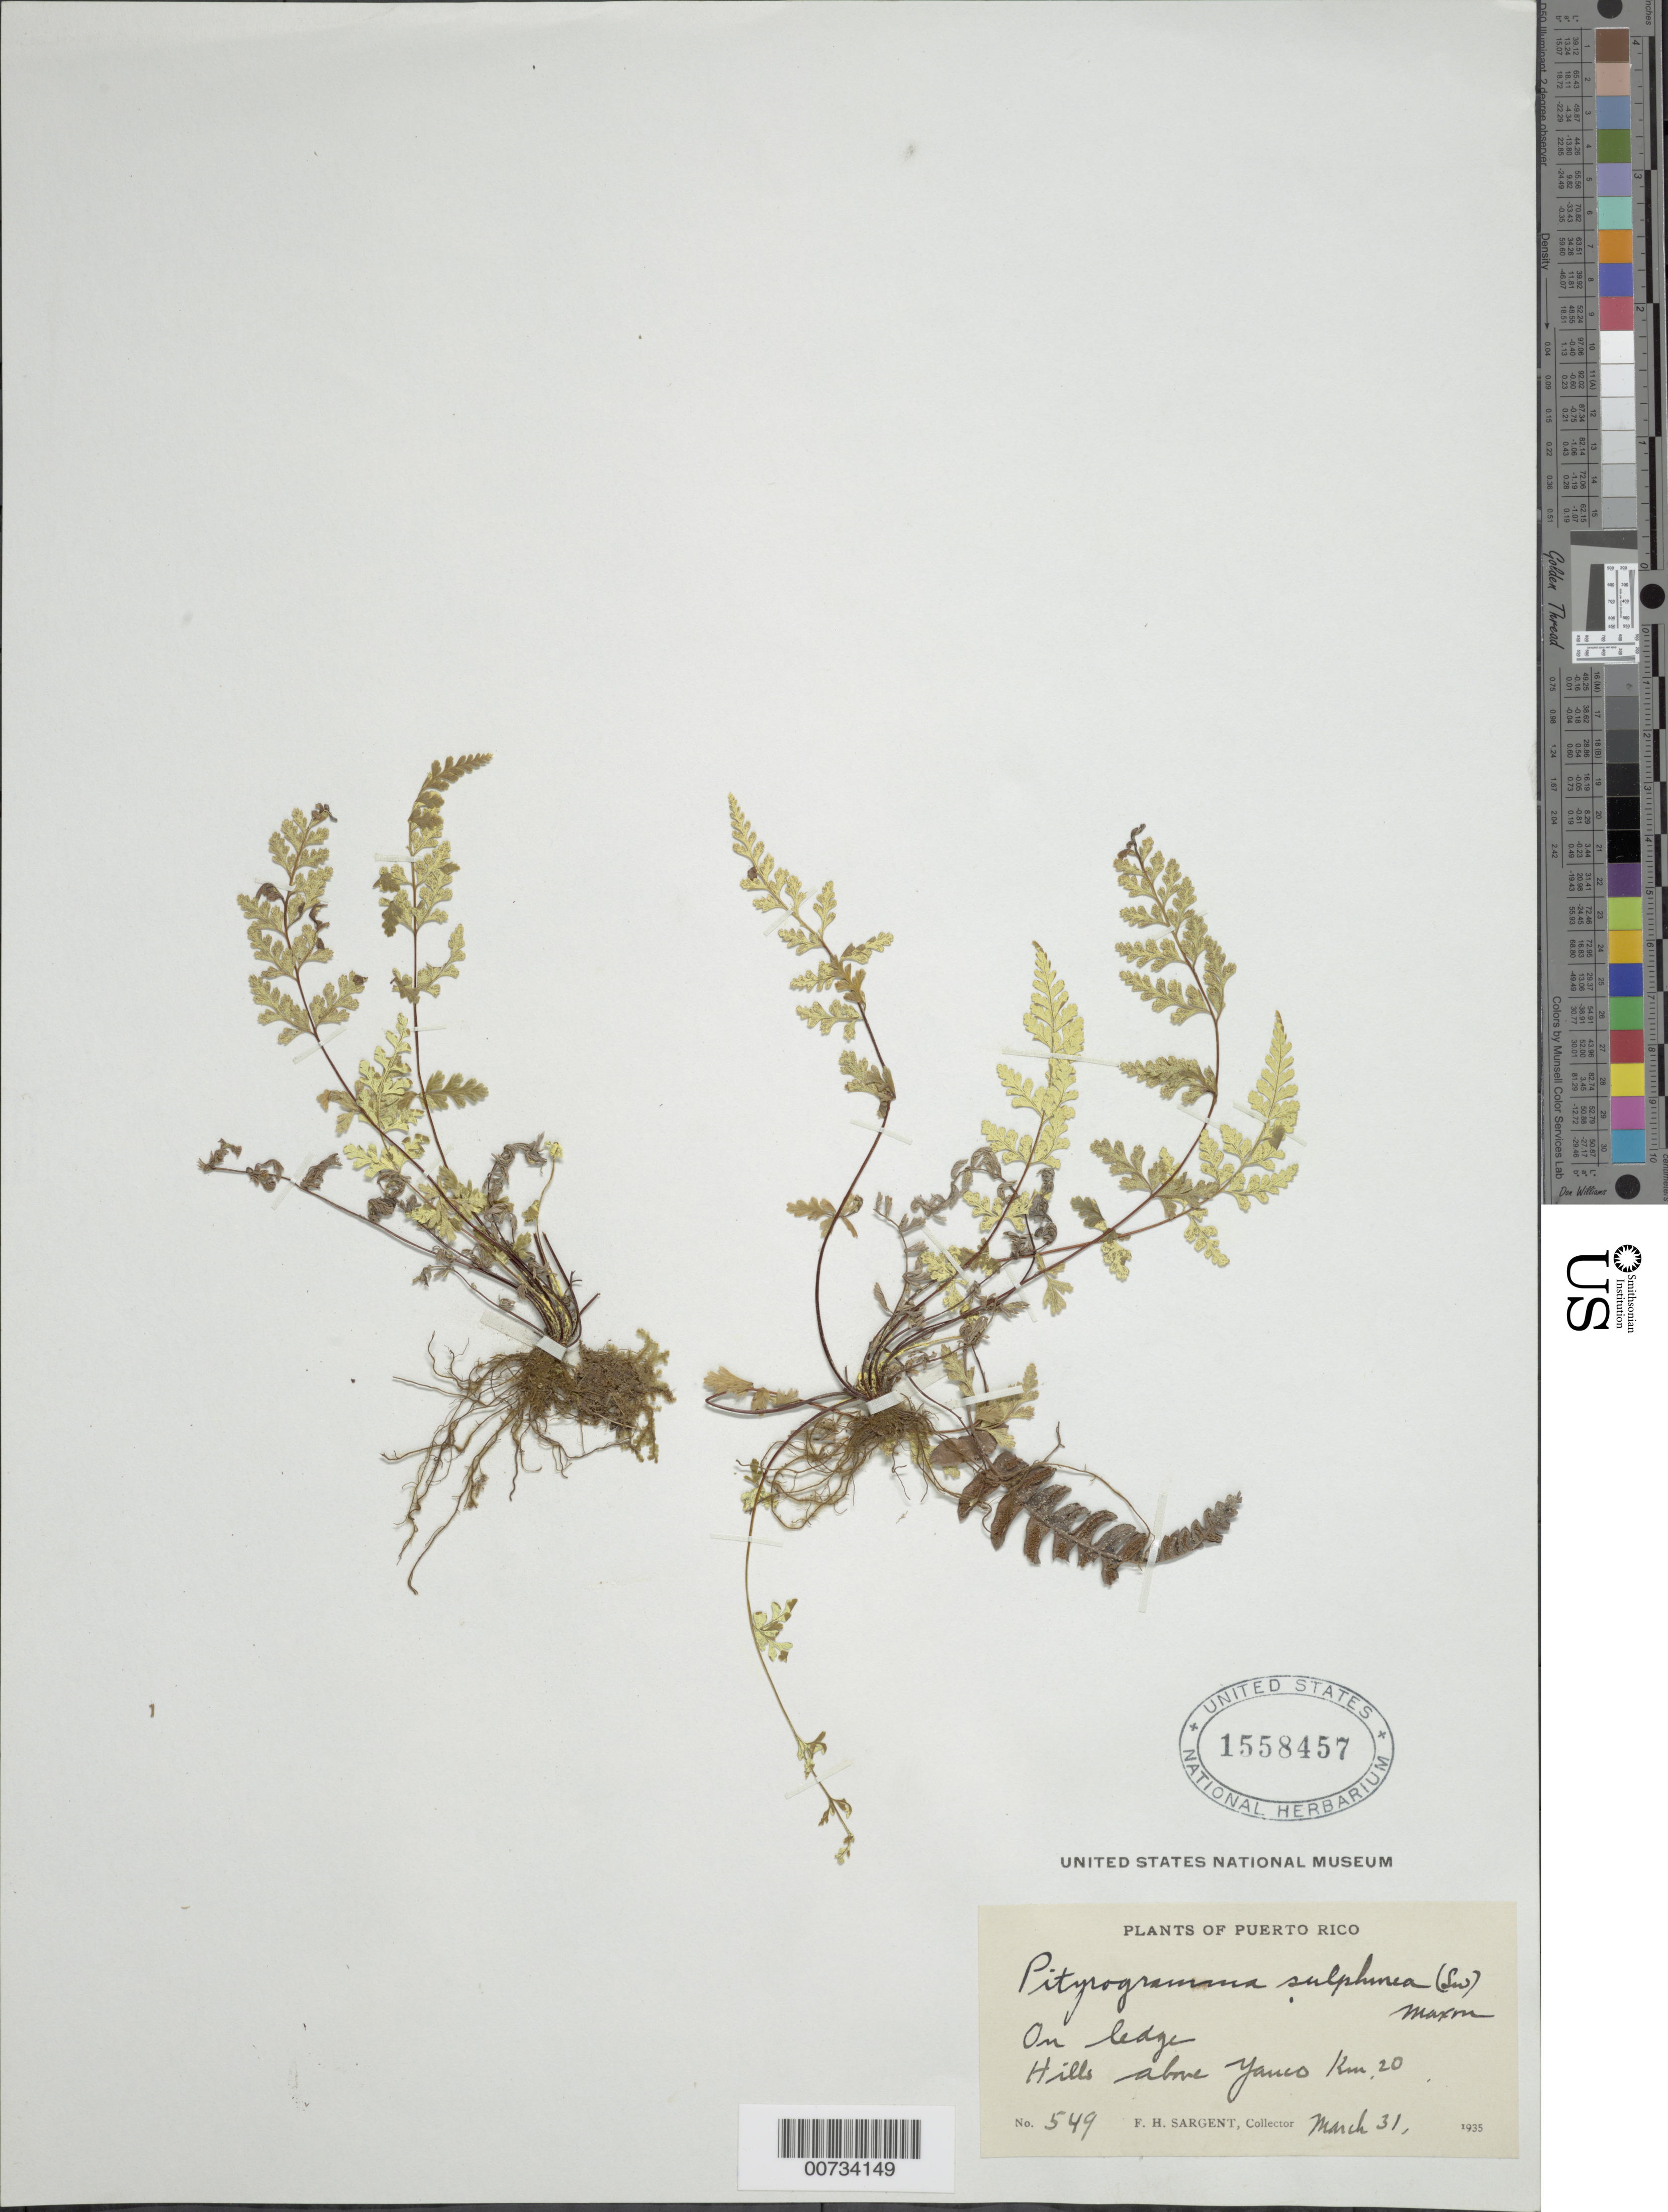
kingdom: Plantae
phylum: Tracheophyta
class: Polypodiopsida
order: Polypodiales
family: Pteridaceae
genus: Pityrogramma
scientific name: Pityrogramma sulphurea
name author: (Sw.) Maxon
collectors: F. H. Sargent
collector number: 549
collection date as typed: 31 Mar 1935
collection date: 1935-03-31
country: Puerto Rico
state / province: Yauco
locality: Yauco, km 20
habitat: On ledge, on hills above Yauco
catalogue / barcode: US 1558457